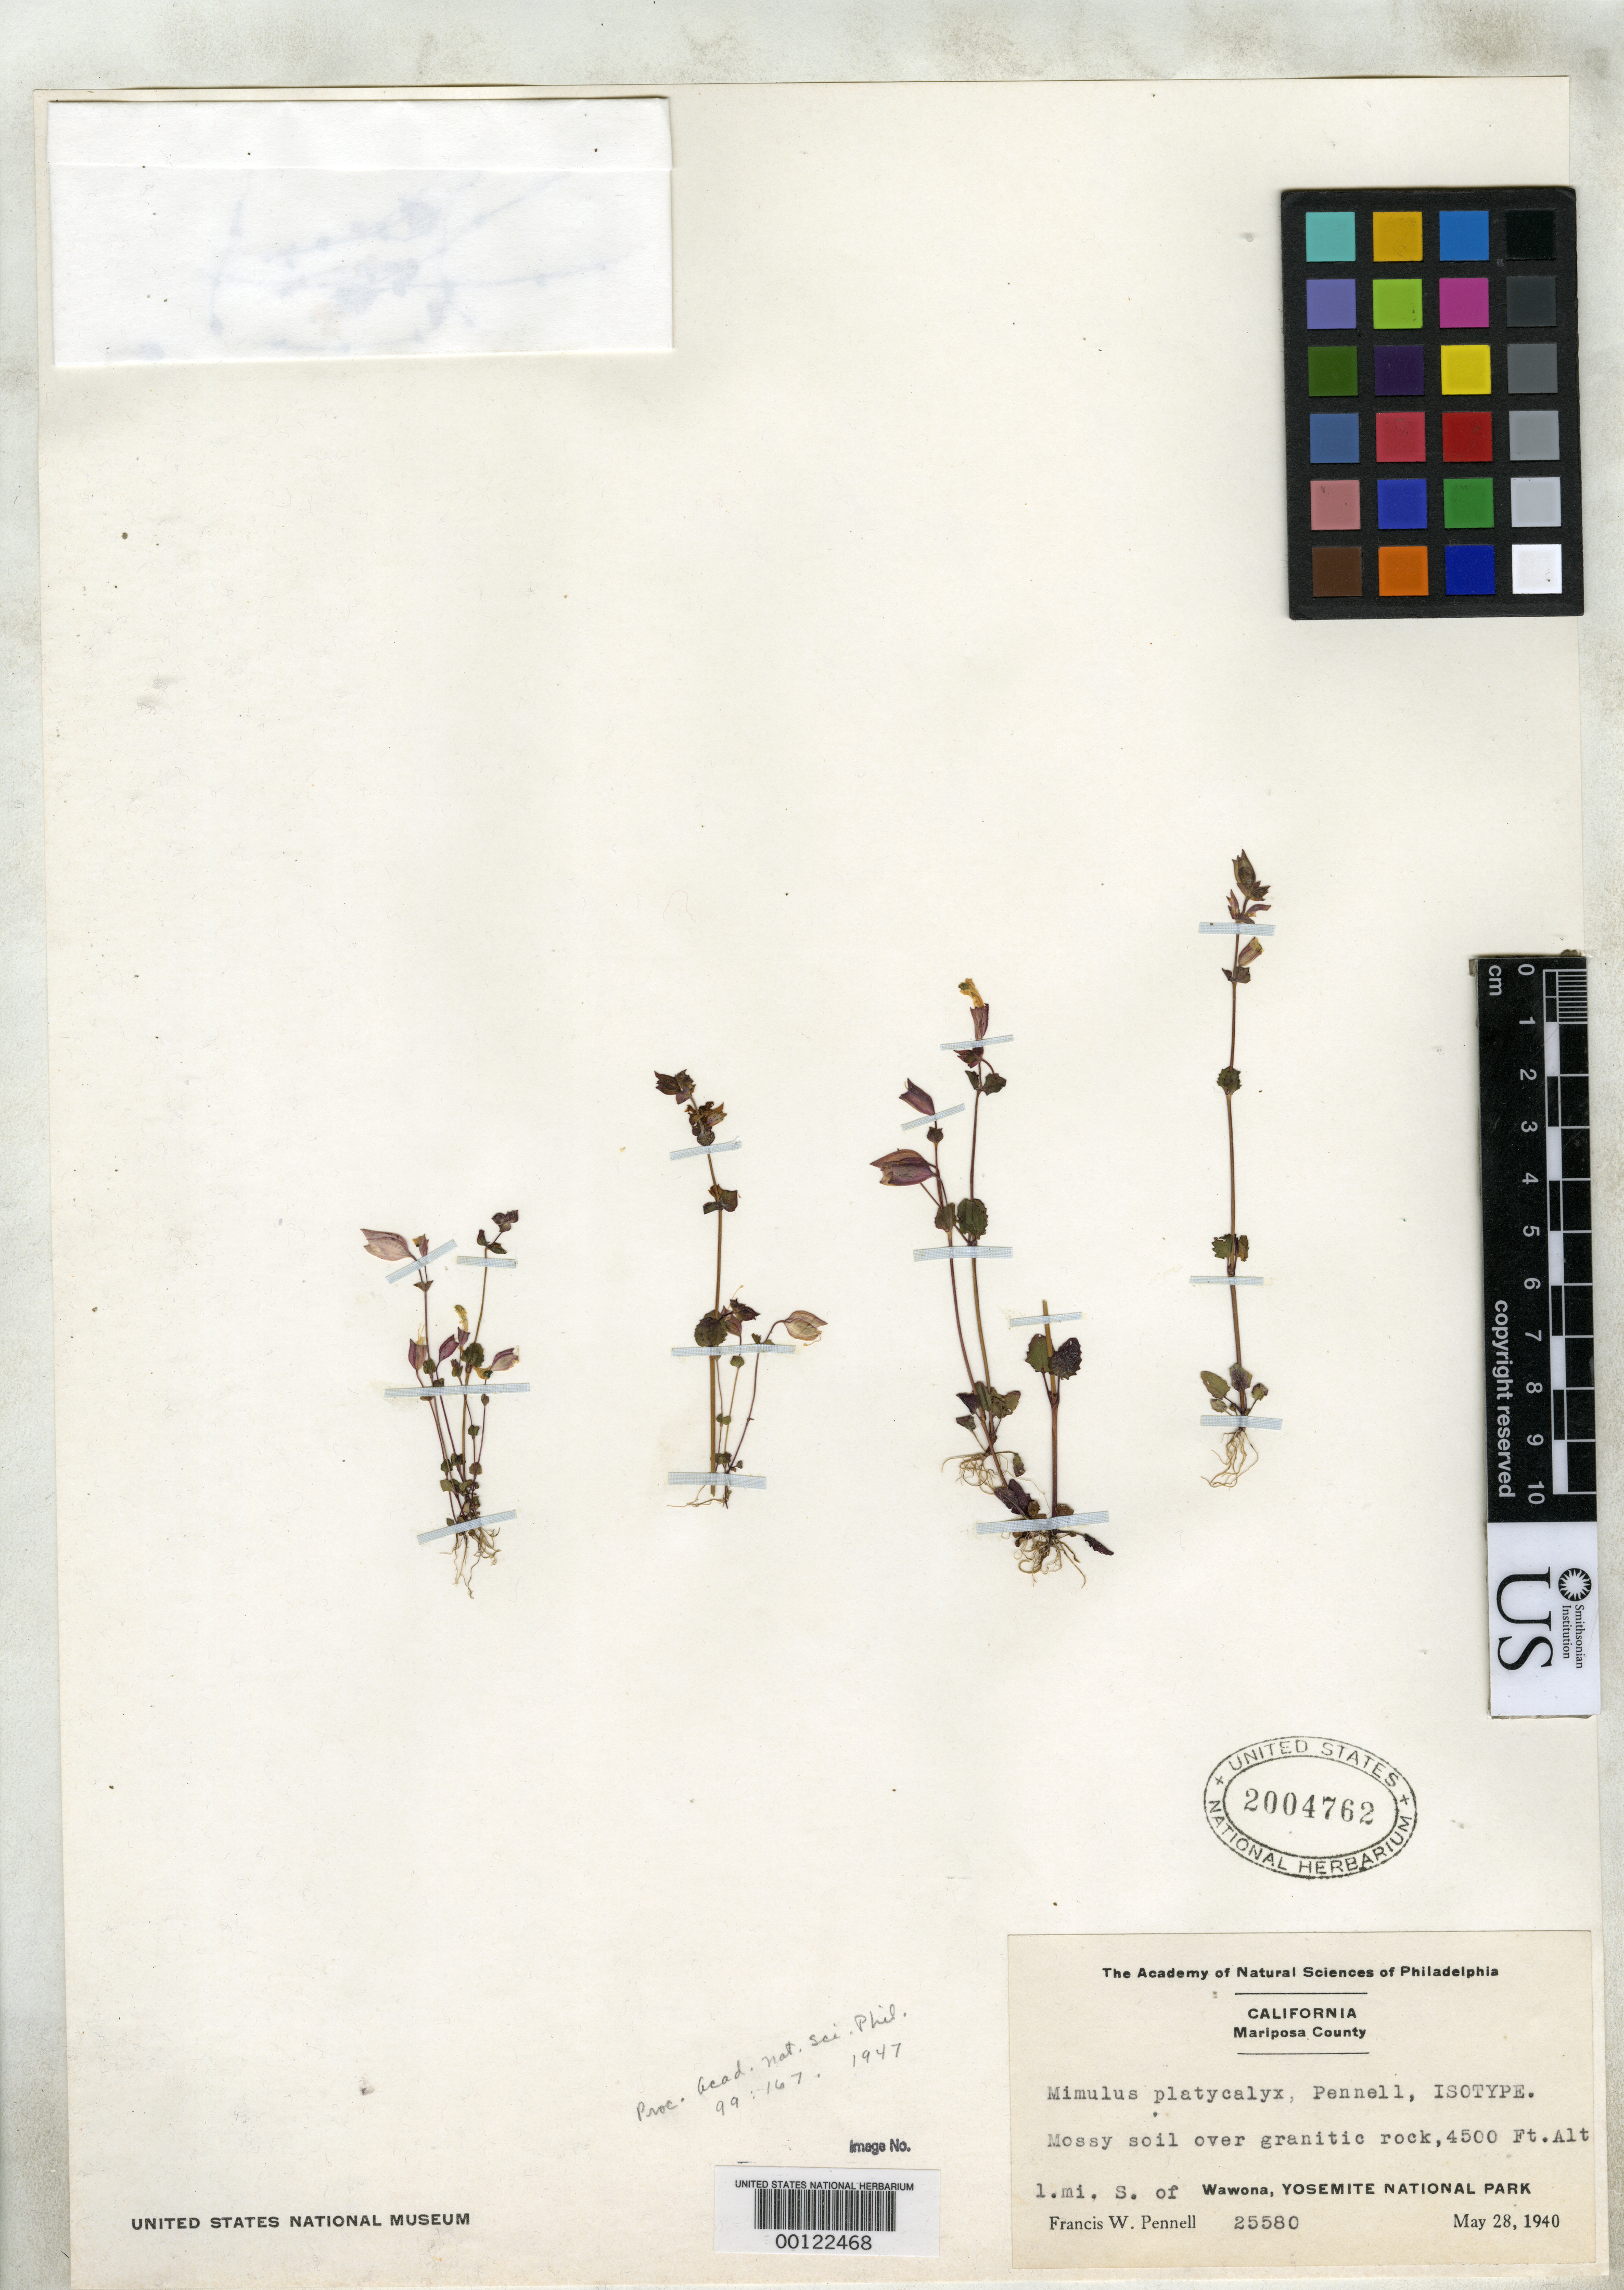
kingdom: Plantae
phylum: Tracheophyta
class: Magnoliopsida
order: Lamiales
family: Phrymaceae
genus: Mimulus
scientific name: Mimulus platycalyx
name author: Pennell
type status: Isotype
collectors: F. W. Pennell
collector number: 25580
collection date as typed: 28 May 1940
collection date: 1940-05-28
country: United States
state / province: California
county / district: Mariposa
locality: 1 mi S of Wawona, Yosemite National Park.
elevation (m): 1372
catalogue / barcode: US 2004762